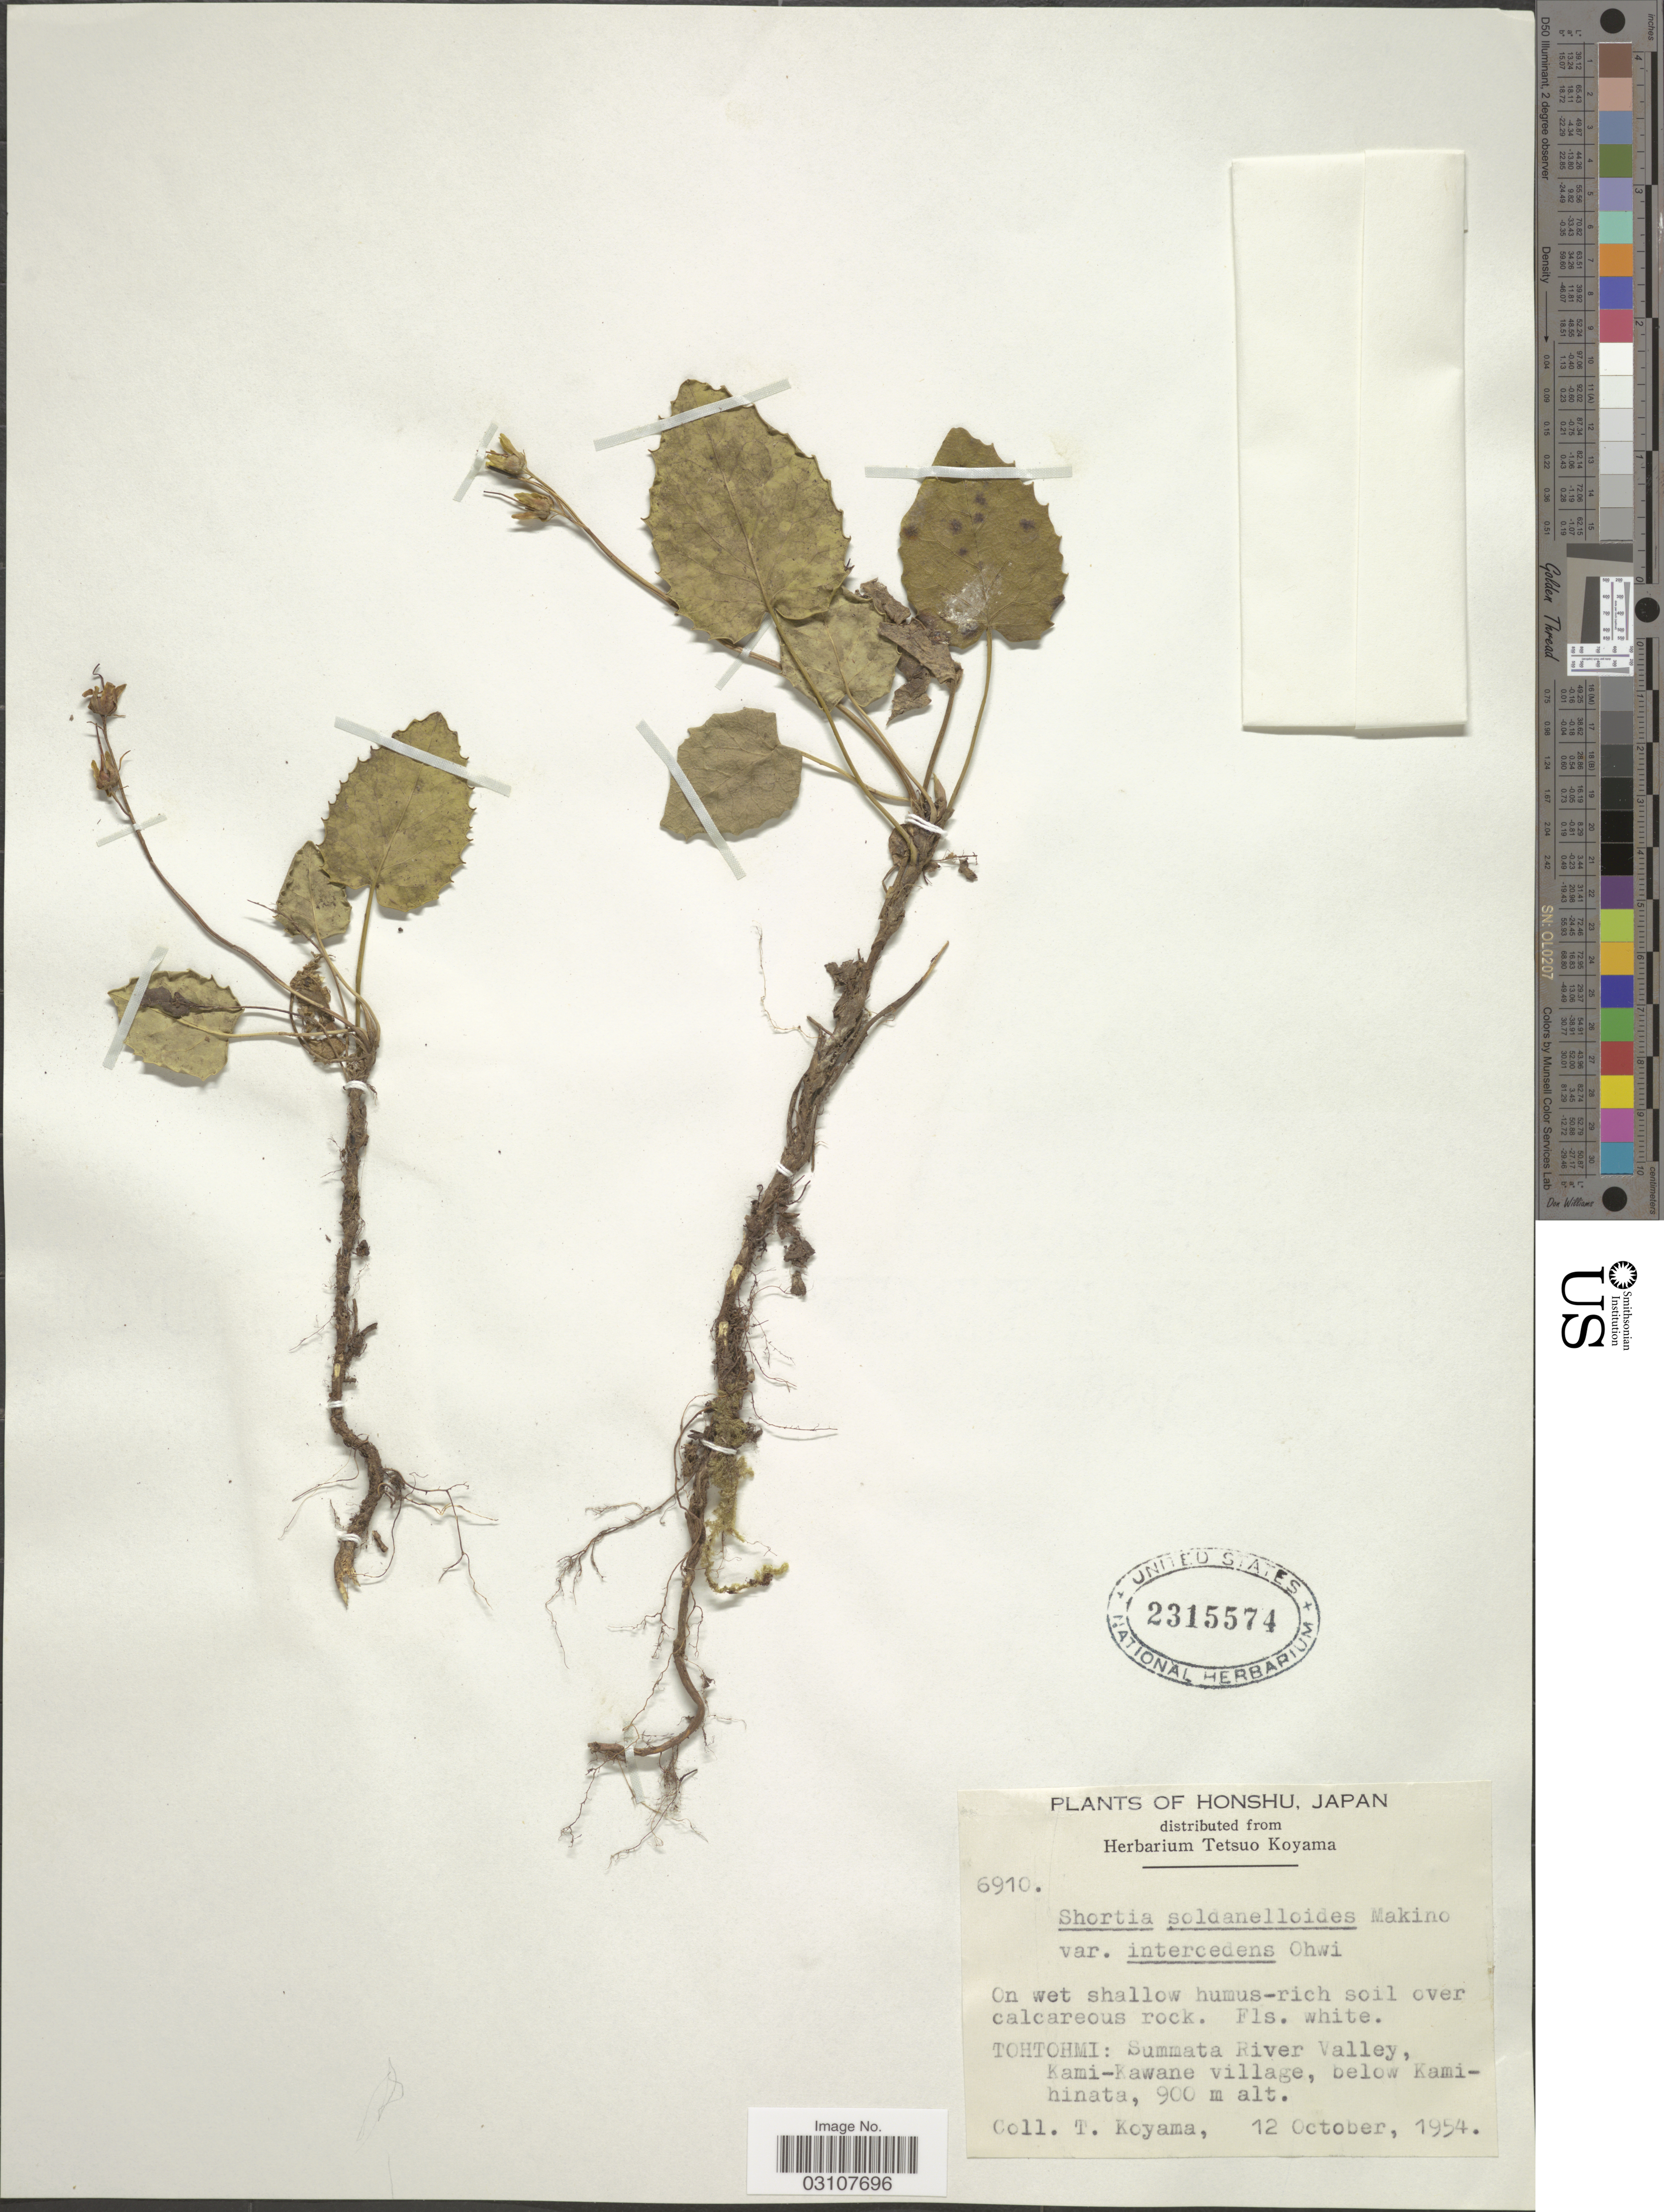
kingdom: Plantae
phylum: Tracheophyta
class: Magnoliopsida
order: Ericales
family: Diapensiaceae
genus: Shortia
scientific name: Shortia soldanelloides var. intercedens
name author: Ohwi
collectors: T. Koyama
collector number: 6910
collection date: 1954-10-12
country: Japan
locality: Honshu. Tohtohmi: Summata River Valley, Kami-Kawane village, below Kamihinata.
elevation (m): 900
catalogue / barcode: US 2315574